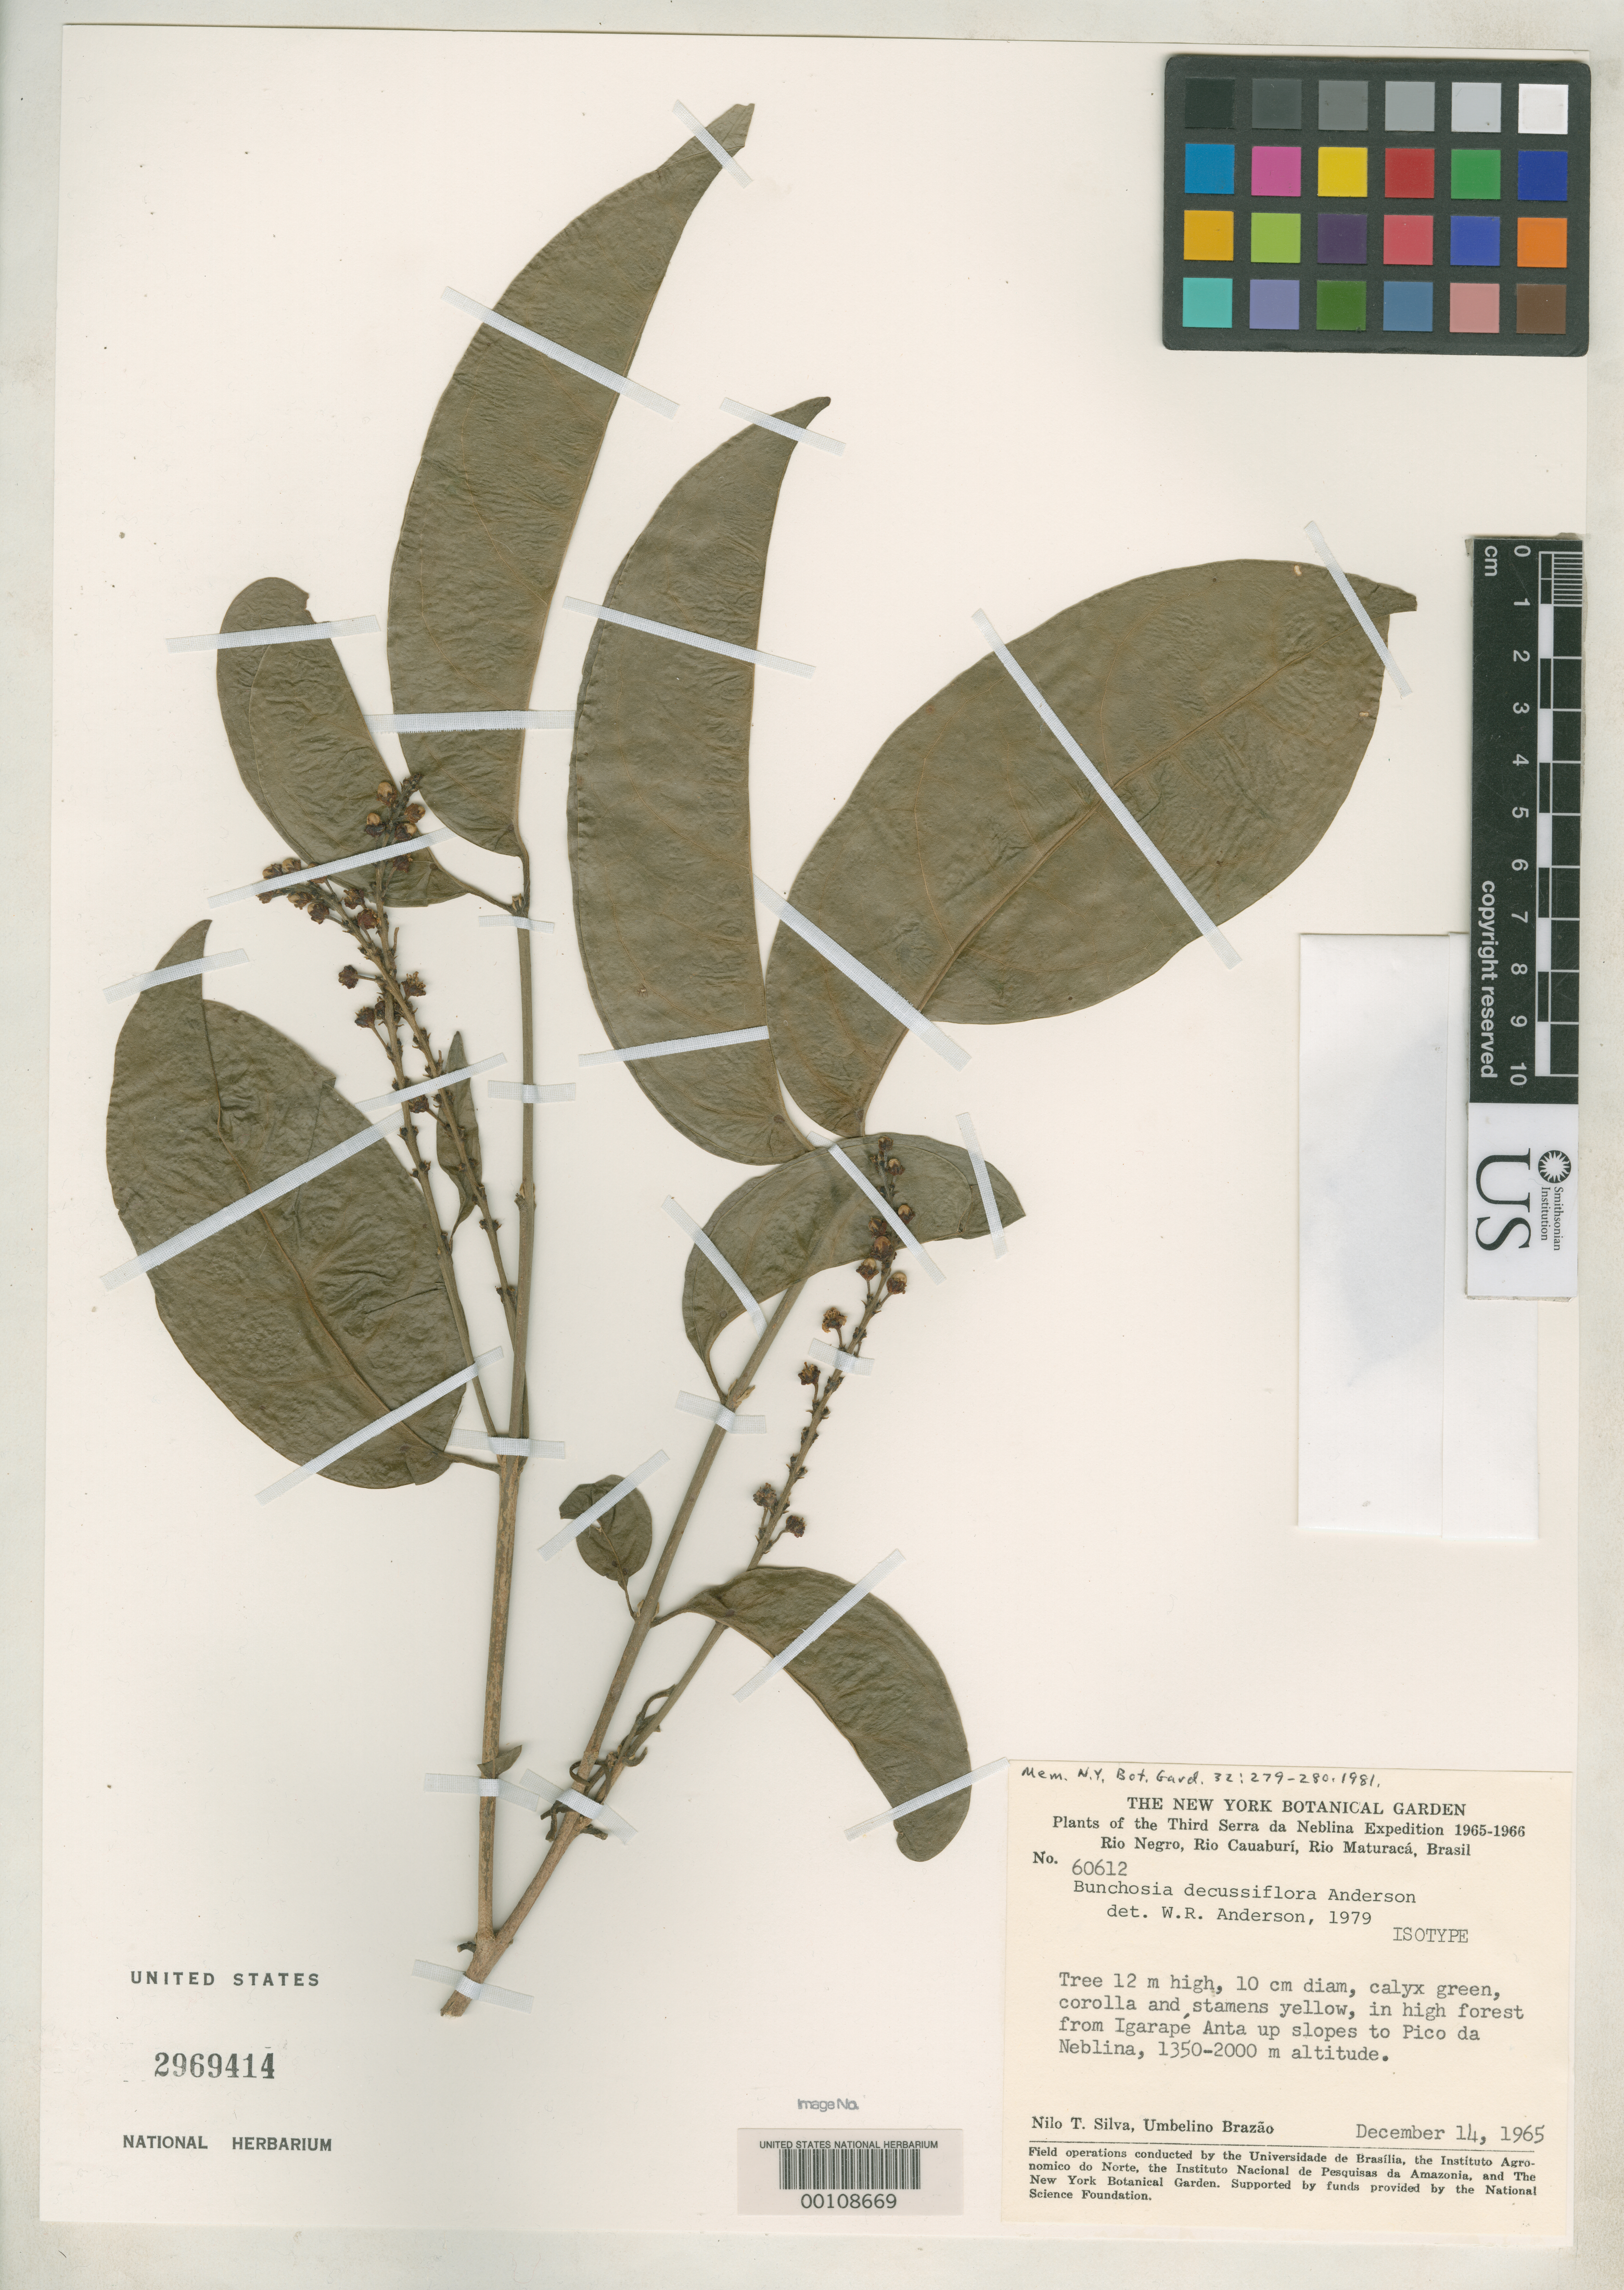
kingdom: Plantae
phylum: Tracheophyta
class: Magnoliopsida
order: Malpighiales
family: Malpighiaceae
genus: Bunchosia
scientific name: Bunchosia decussiflora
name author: W.R. Anderson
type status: Isotype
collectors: N. T. Silva & U. Brazão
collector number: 60612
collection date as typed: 14 Dec 1965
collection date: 1965-12-14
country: Brazil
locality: Igarape anta to Pico da Neblina.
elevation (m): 1350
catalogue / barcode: US 2969414